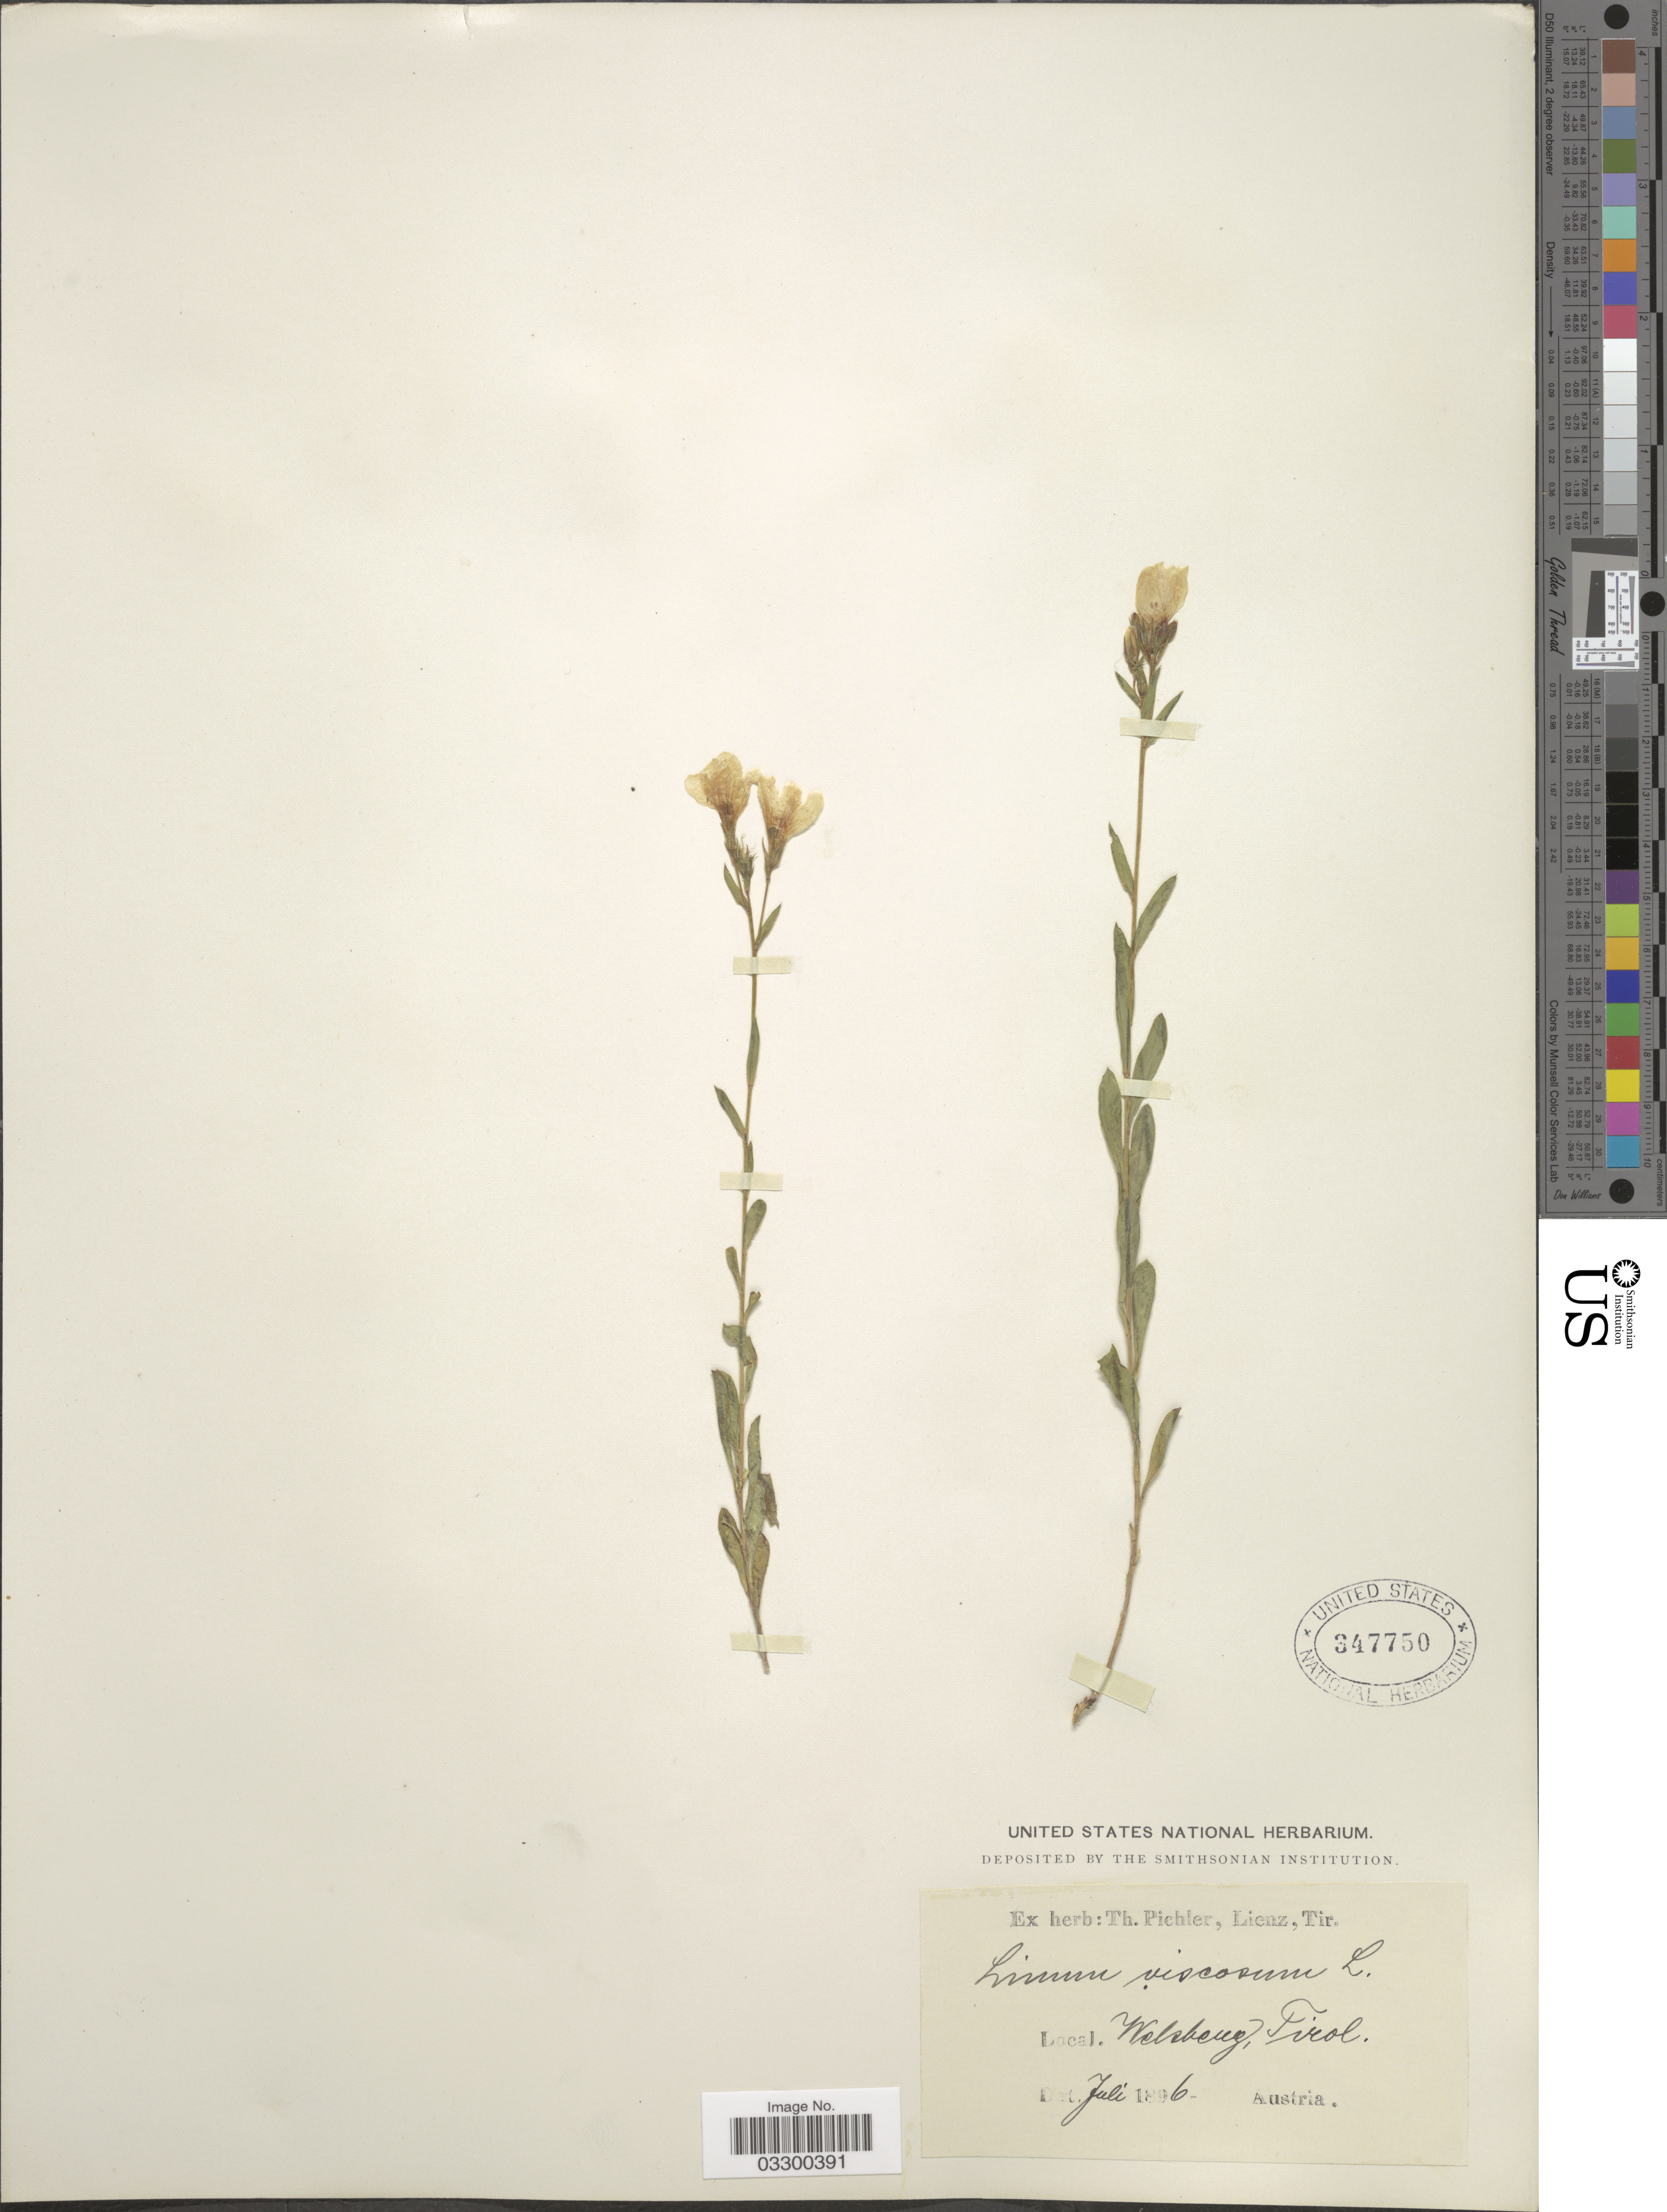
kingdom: Plantae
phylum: Tracheophyta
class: Magnoliopsida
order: Malpighiales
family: Linaceae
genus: Linum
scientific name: Linum viscosum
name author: L.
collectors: ex herb. T. Pichler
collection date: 1896-07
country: Italy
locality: Welsberg.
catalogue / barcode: US 347750